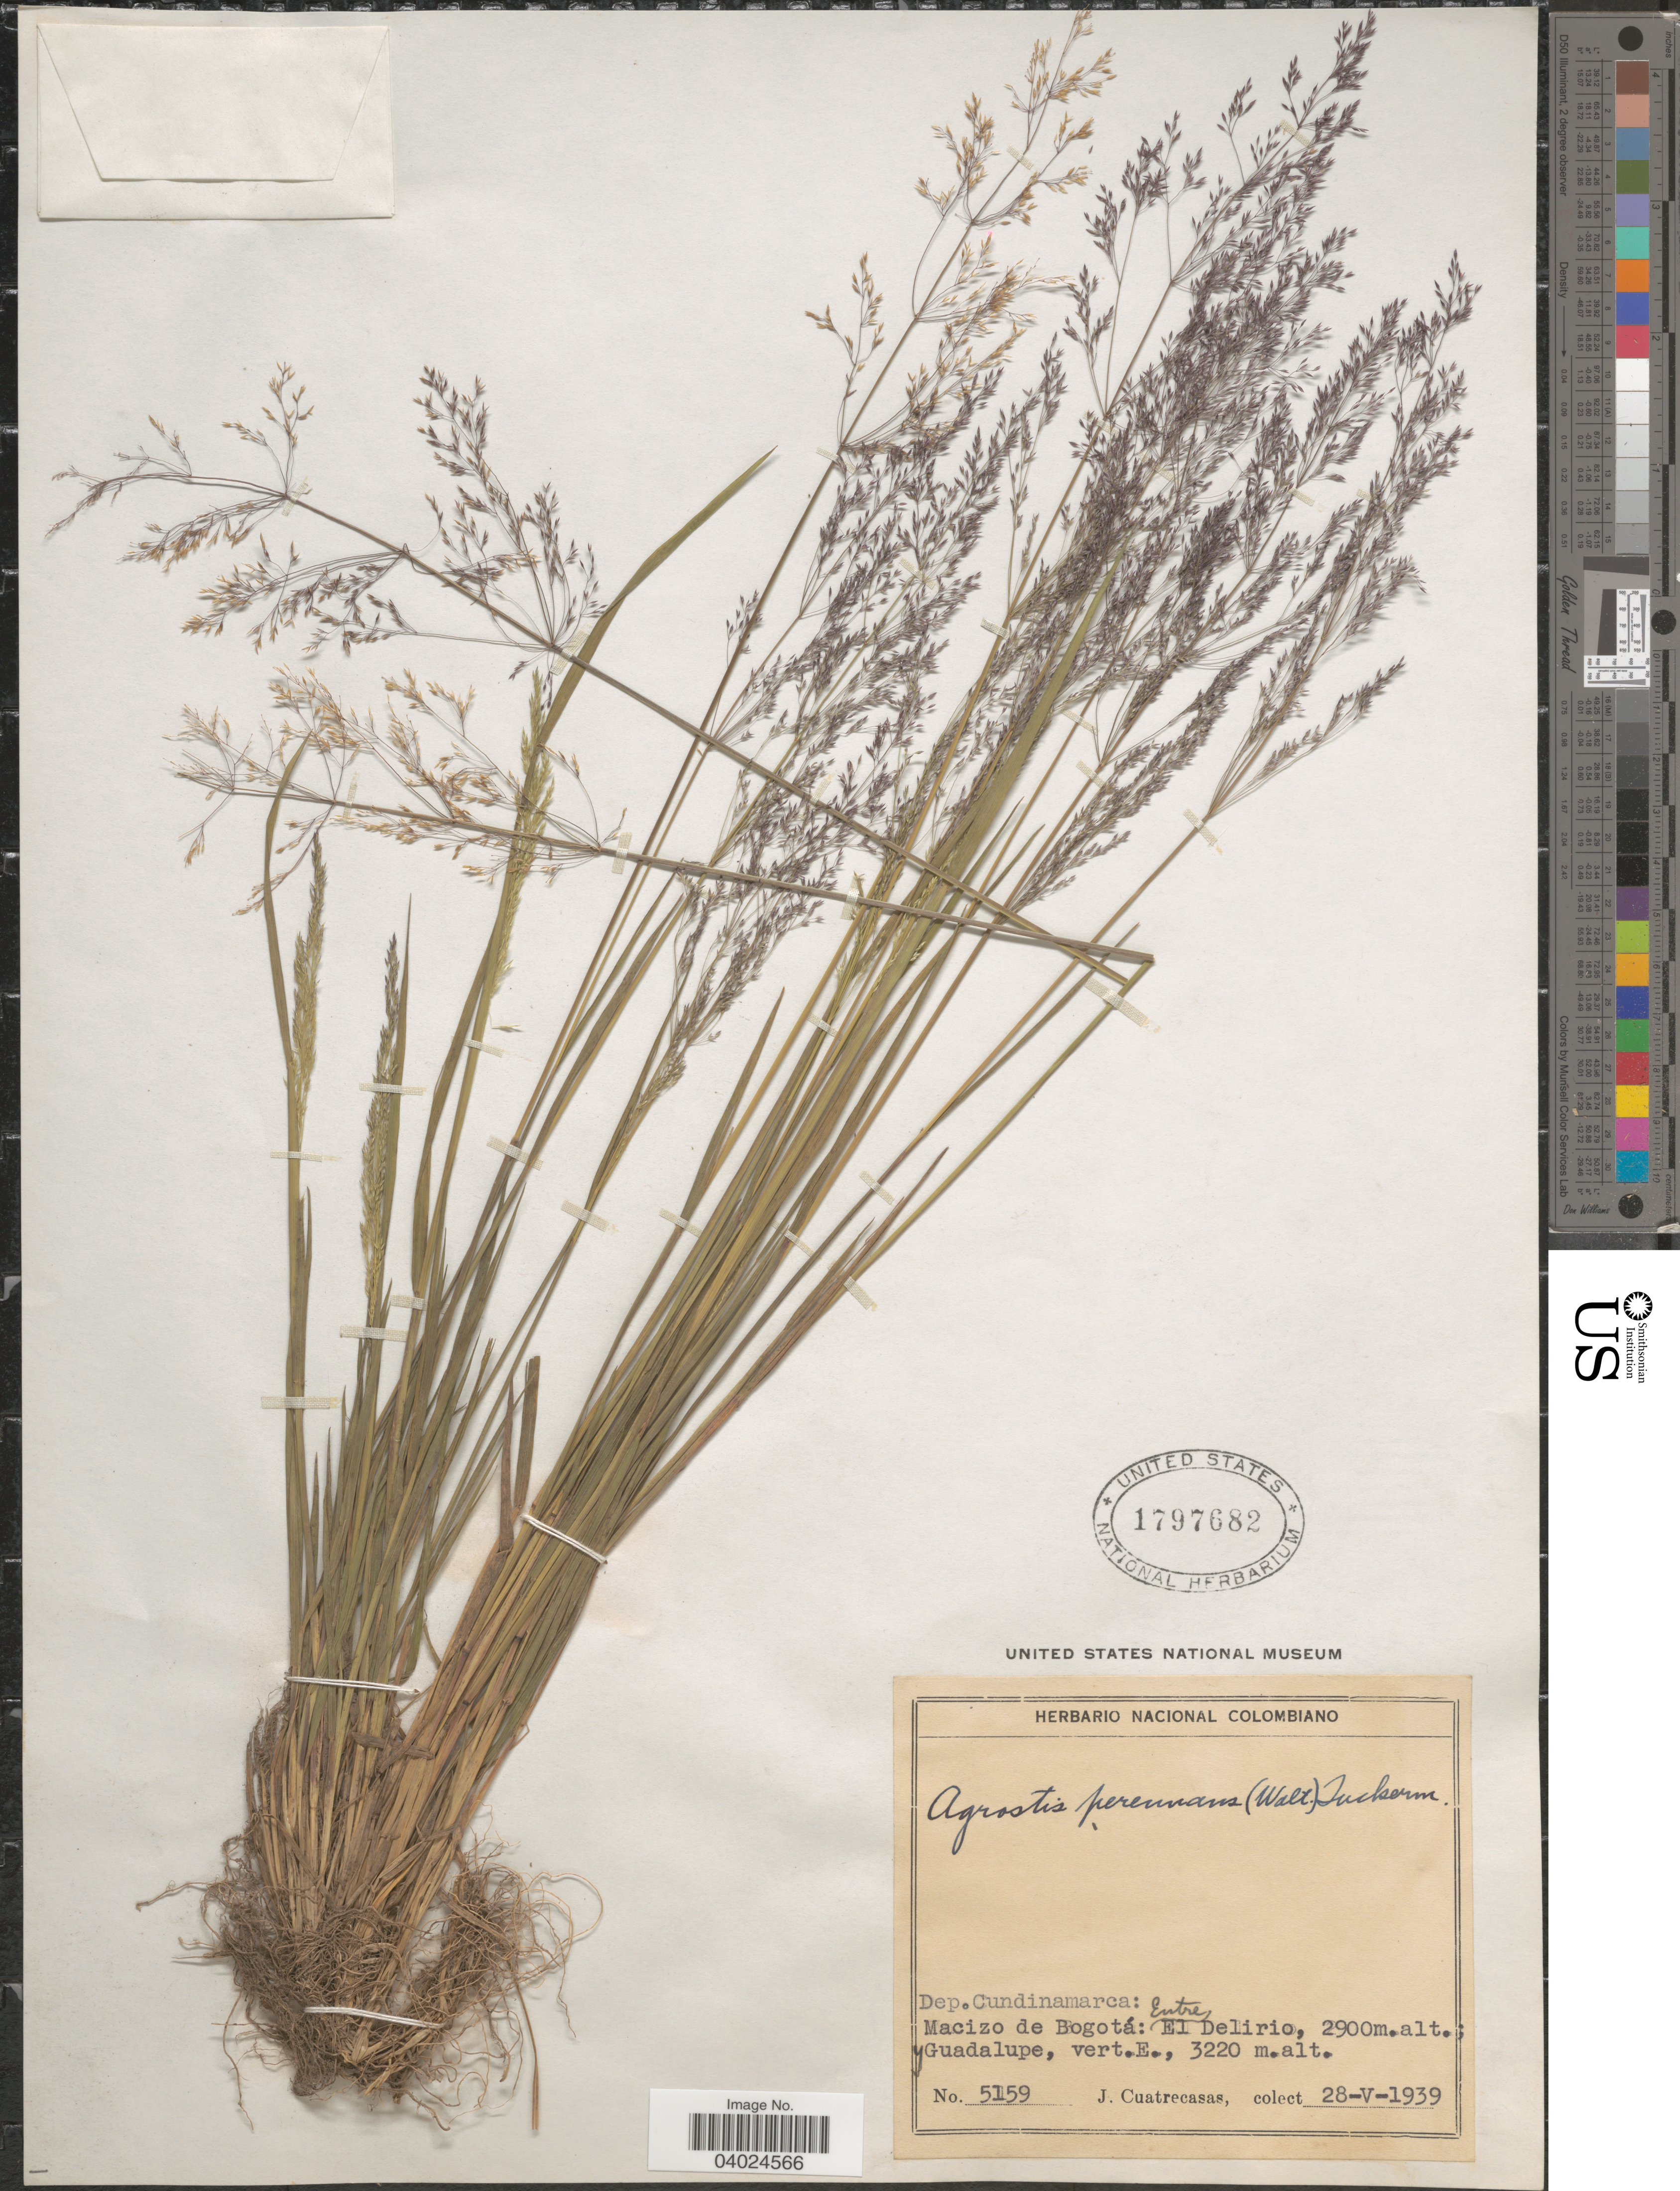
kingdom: Plantae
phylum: Tracheophyta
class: Liliopsida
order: Poales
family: Poaceae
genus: Agrostis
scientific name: Agrostis perennans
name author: (Walter) Tuck.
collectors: J. Cuatrecasas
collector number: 5159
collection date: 1939-05-28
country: Colombia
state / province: Cundinamarca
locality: Dep. Cundinamarca: Macizo de Bogotá: Entre El Delirio, y Guadalupe, vert. E.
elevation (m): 2900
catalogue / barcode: US 1797682